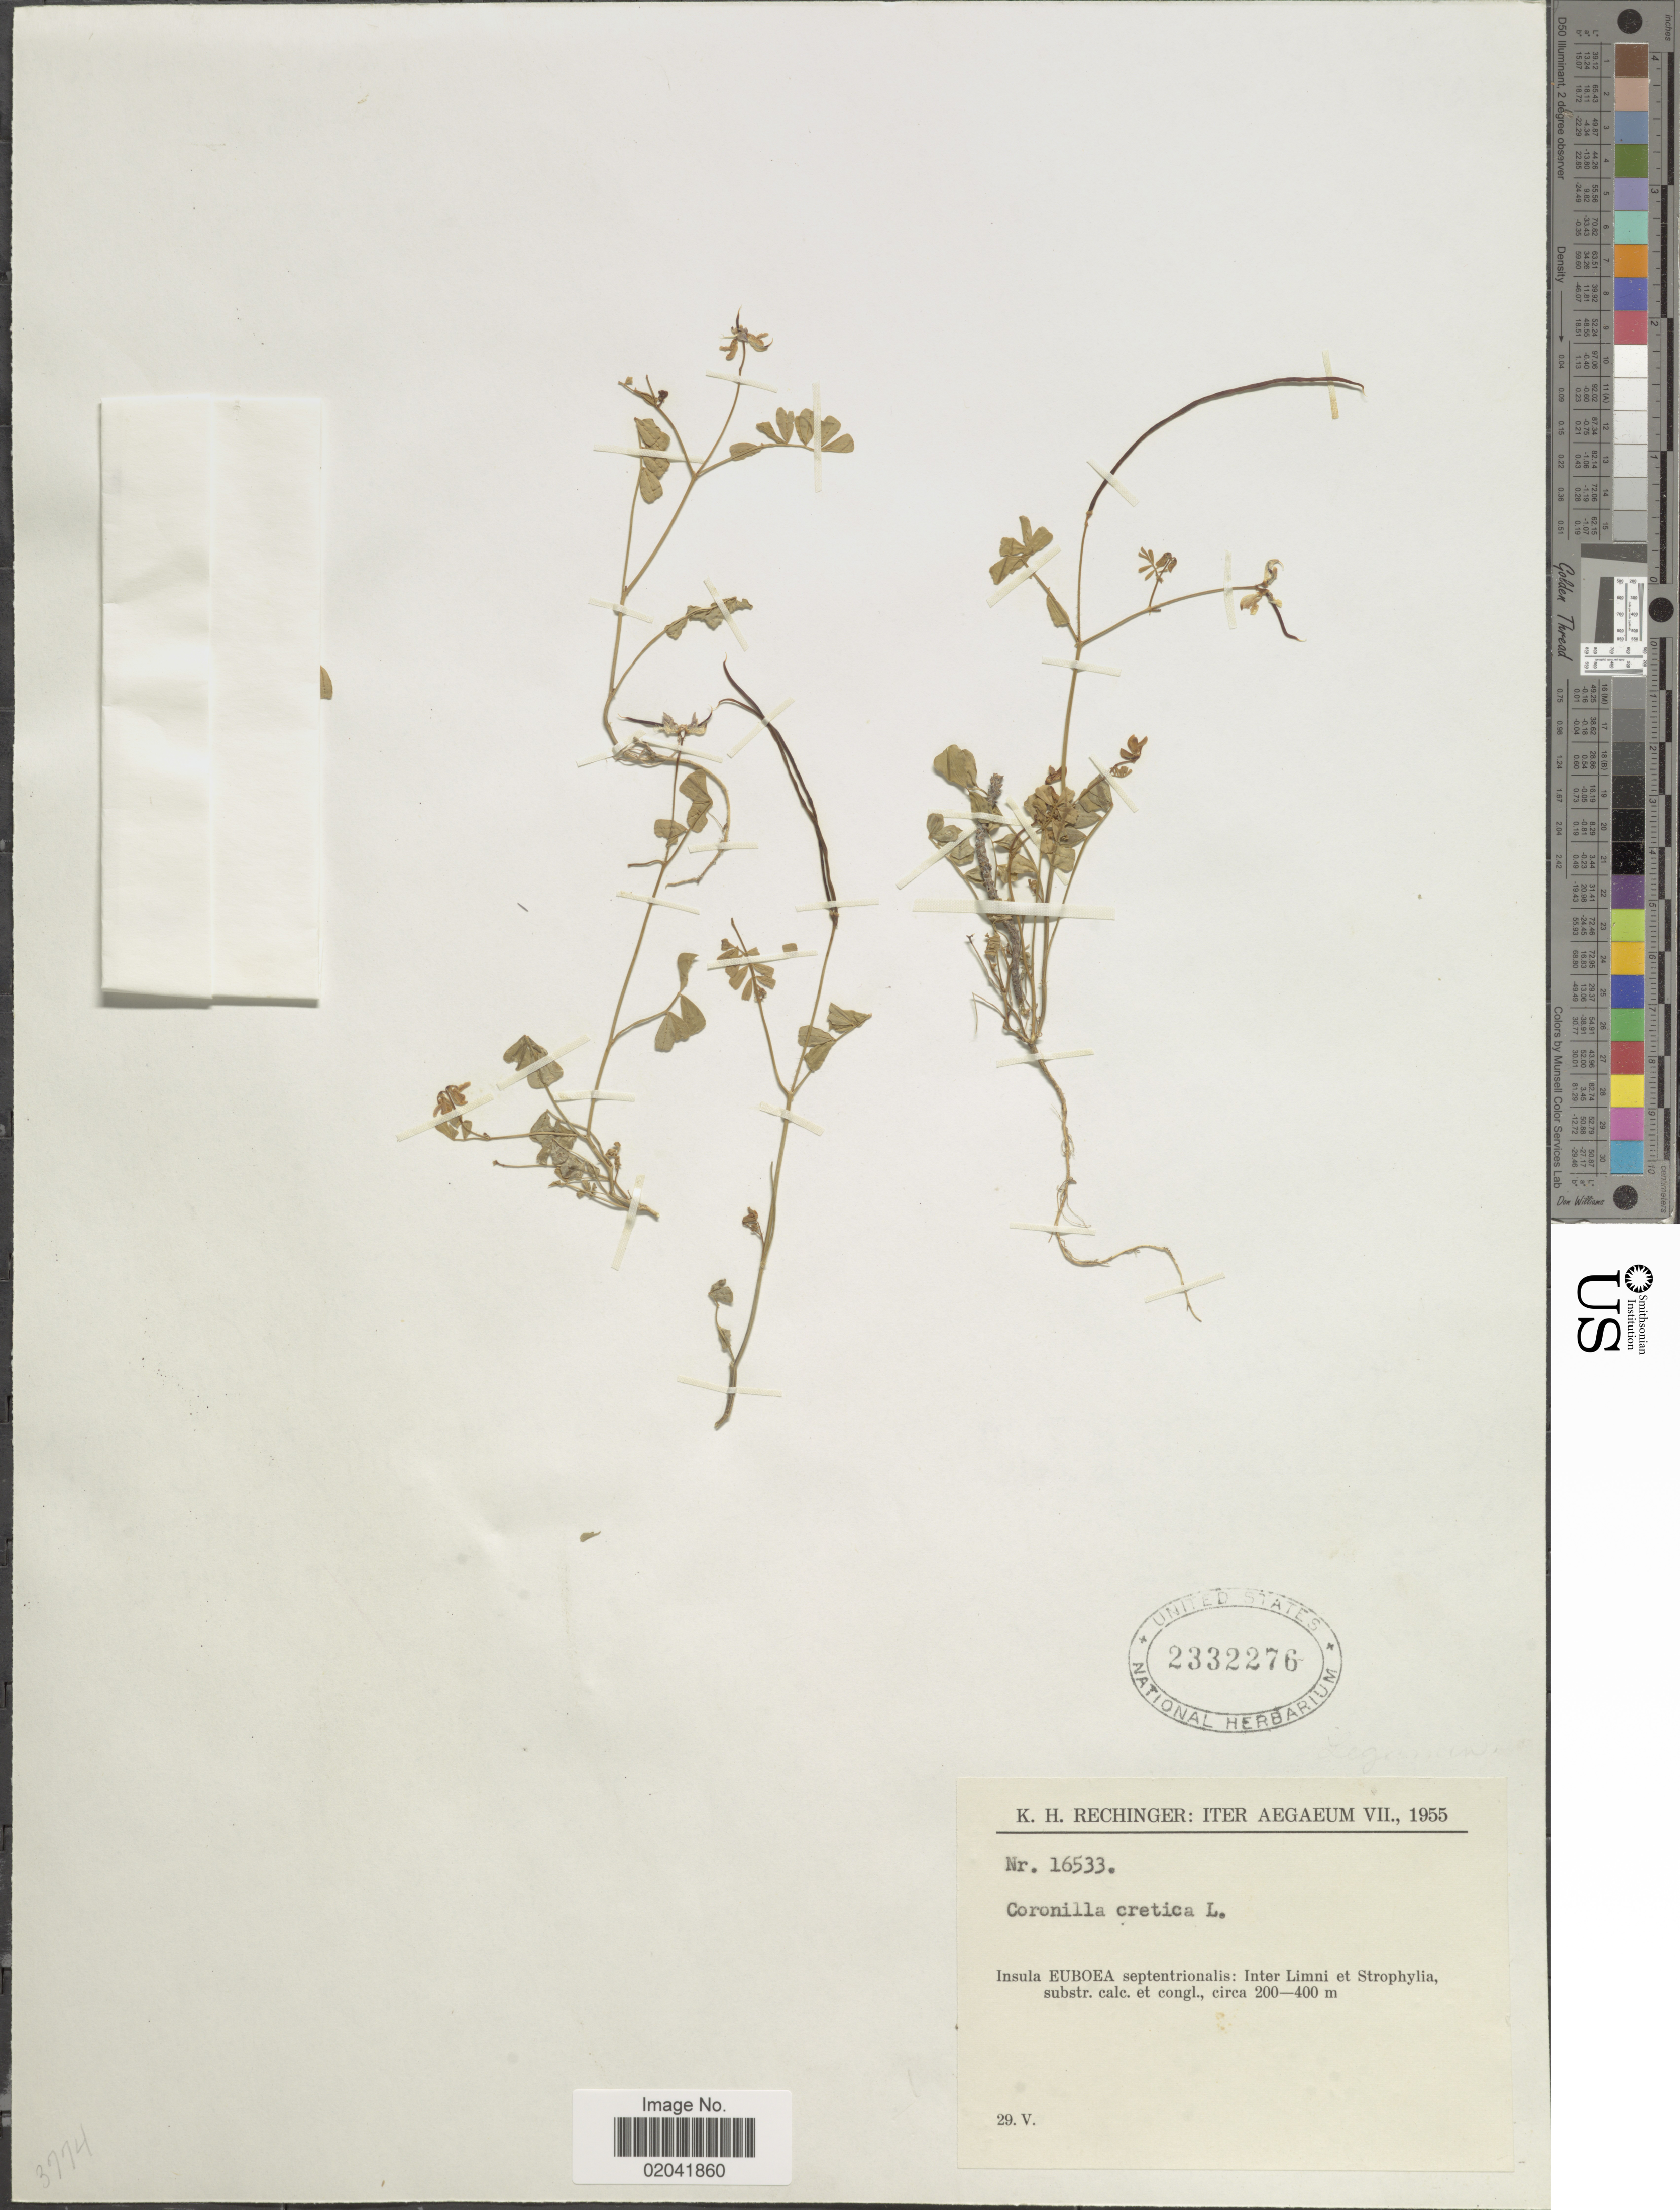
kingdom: Plantae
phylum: Tracheophyta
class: Magnoliopsida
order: Fabales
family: Fabaceae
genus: Coronilla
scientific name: Coronilla cretica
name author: L.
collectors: K. H. Rechinger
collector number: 16533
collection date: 1955-05-29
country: Greece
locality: Insula Euboea septentrionalis: Inter Limni et Strophylia, substr. calc. et congl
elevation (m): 200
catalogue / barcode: US 2332276